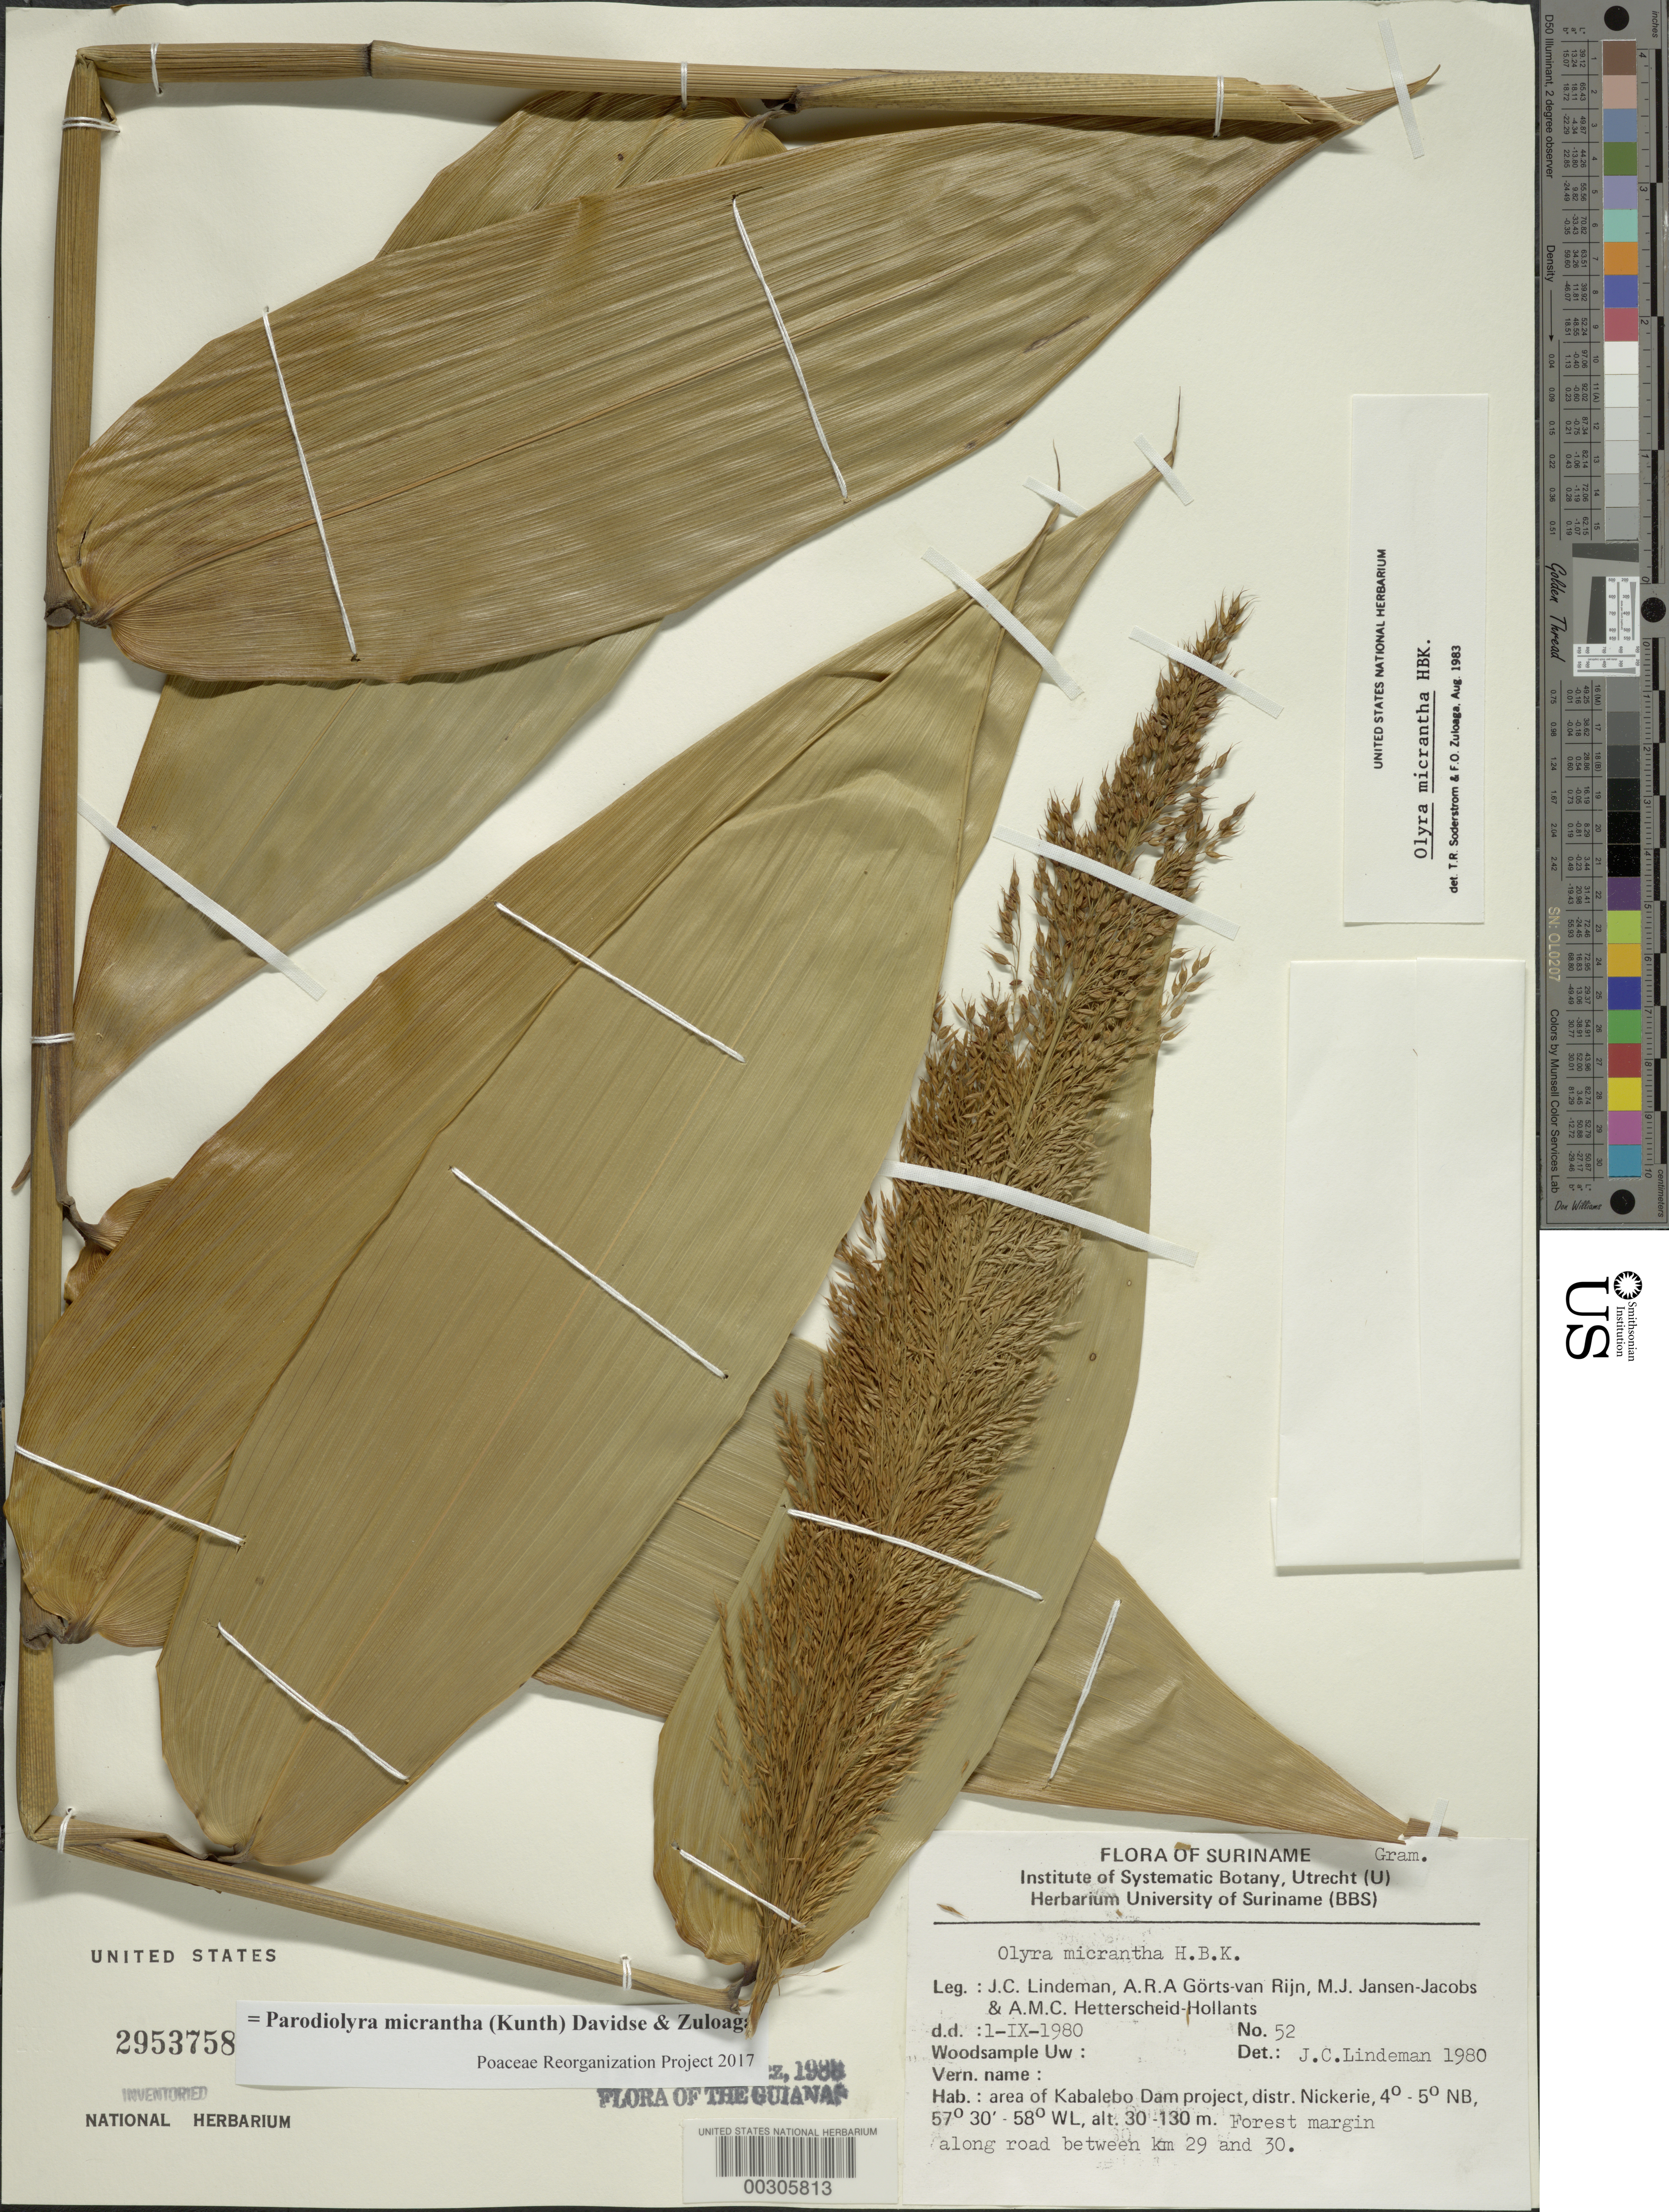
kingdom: Plantae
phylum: Tracheophyta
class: Liliopsida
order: Poales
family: Poaceae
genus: Parodiolyra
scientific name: Parodiolyra micrantha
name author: (Kunth) Davidse & Zuloaga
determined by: Poaceae Reorganization Project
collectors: J. C. Lindeman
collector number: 52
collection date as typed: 01 Sep 1980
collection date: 1980-09-01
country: Suriname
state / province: Nickerie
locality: Kabalebo dam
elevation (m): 30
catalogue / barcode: US 2953758